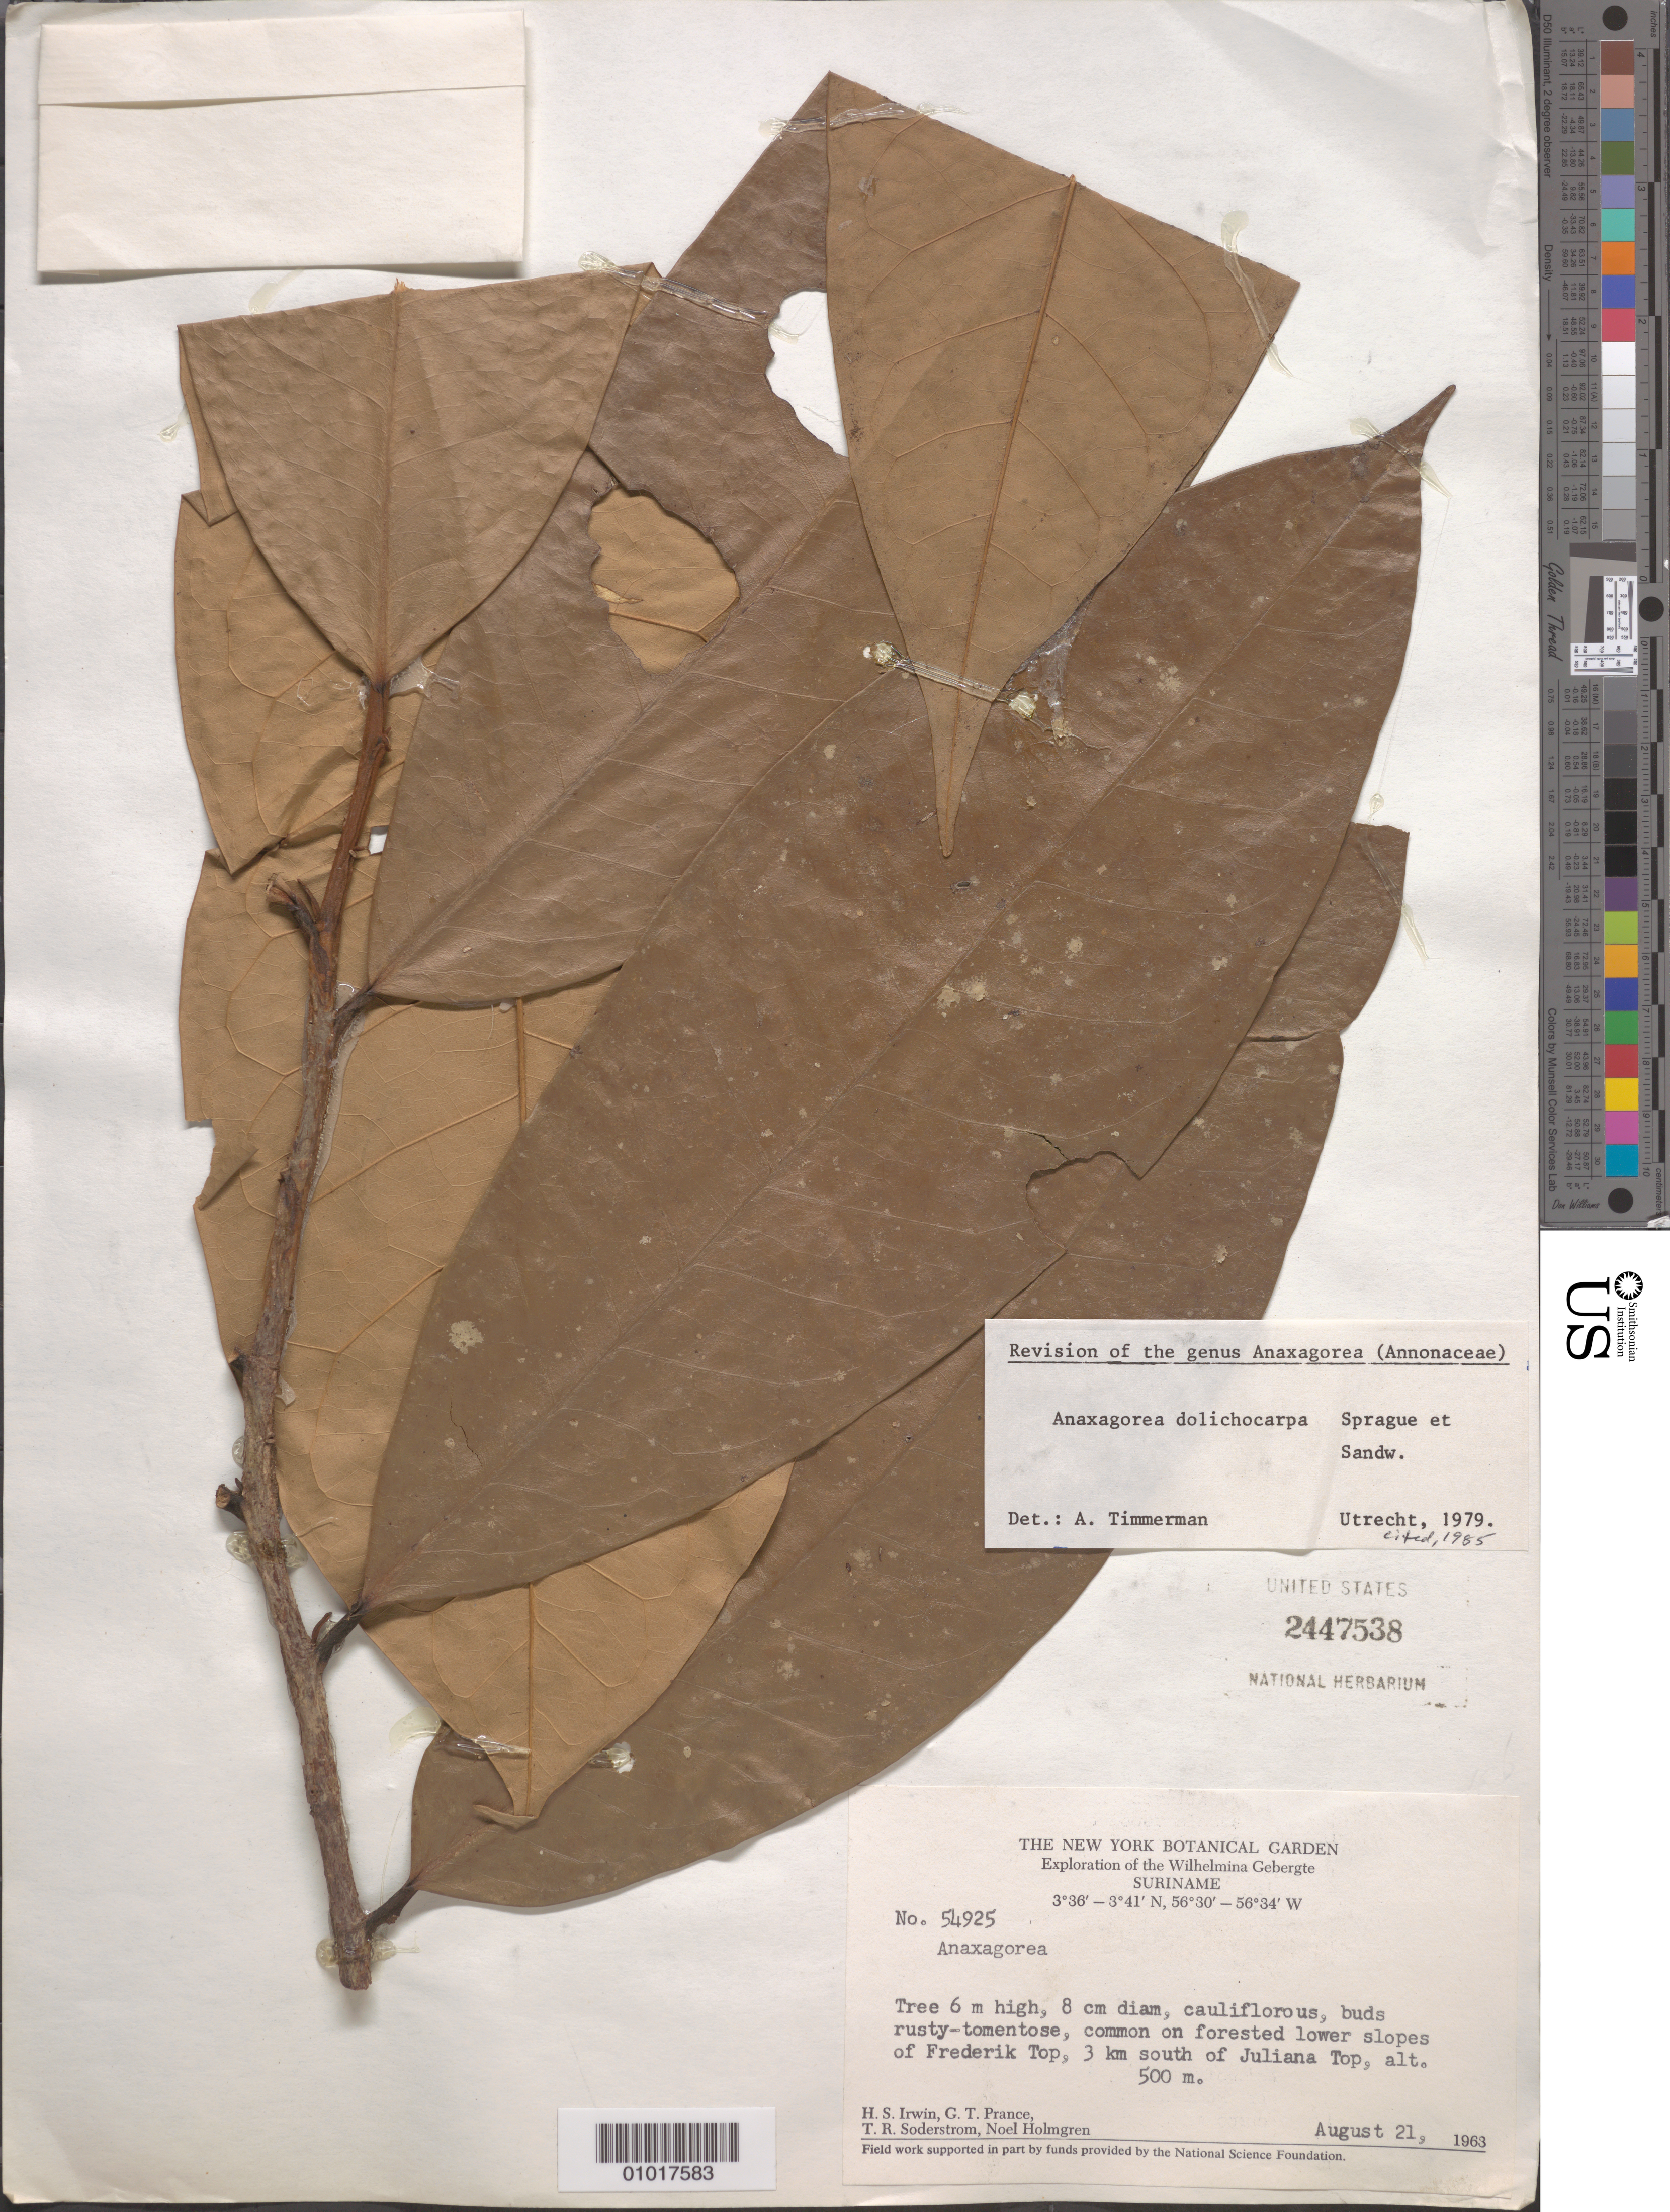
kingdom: Plantae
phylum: Tracheophyta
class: Magnoliopsida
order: Magnoliales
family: Annonaceae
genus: Anaxagorea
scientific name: Anaxagorea dolichocarpa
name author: Sprague & Sandwith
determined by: Timmerman, A.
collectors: H. Irwin, G. T. Prance, T. R. Soderstrom & N. H. Holmgren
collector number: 54925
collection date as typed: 21-Aug-63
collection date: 1963-08-21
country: Suriname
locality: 3 km S of Juliana Top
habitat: forested lower slopes on Frederik Top, 3 km S of Juliana Top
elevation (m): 500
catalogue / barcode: US 2447538